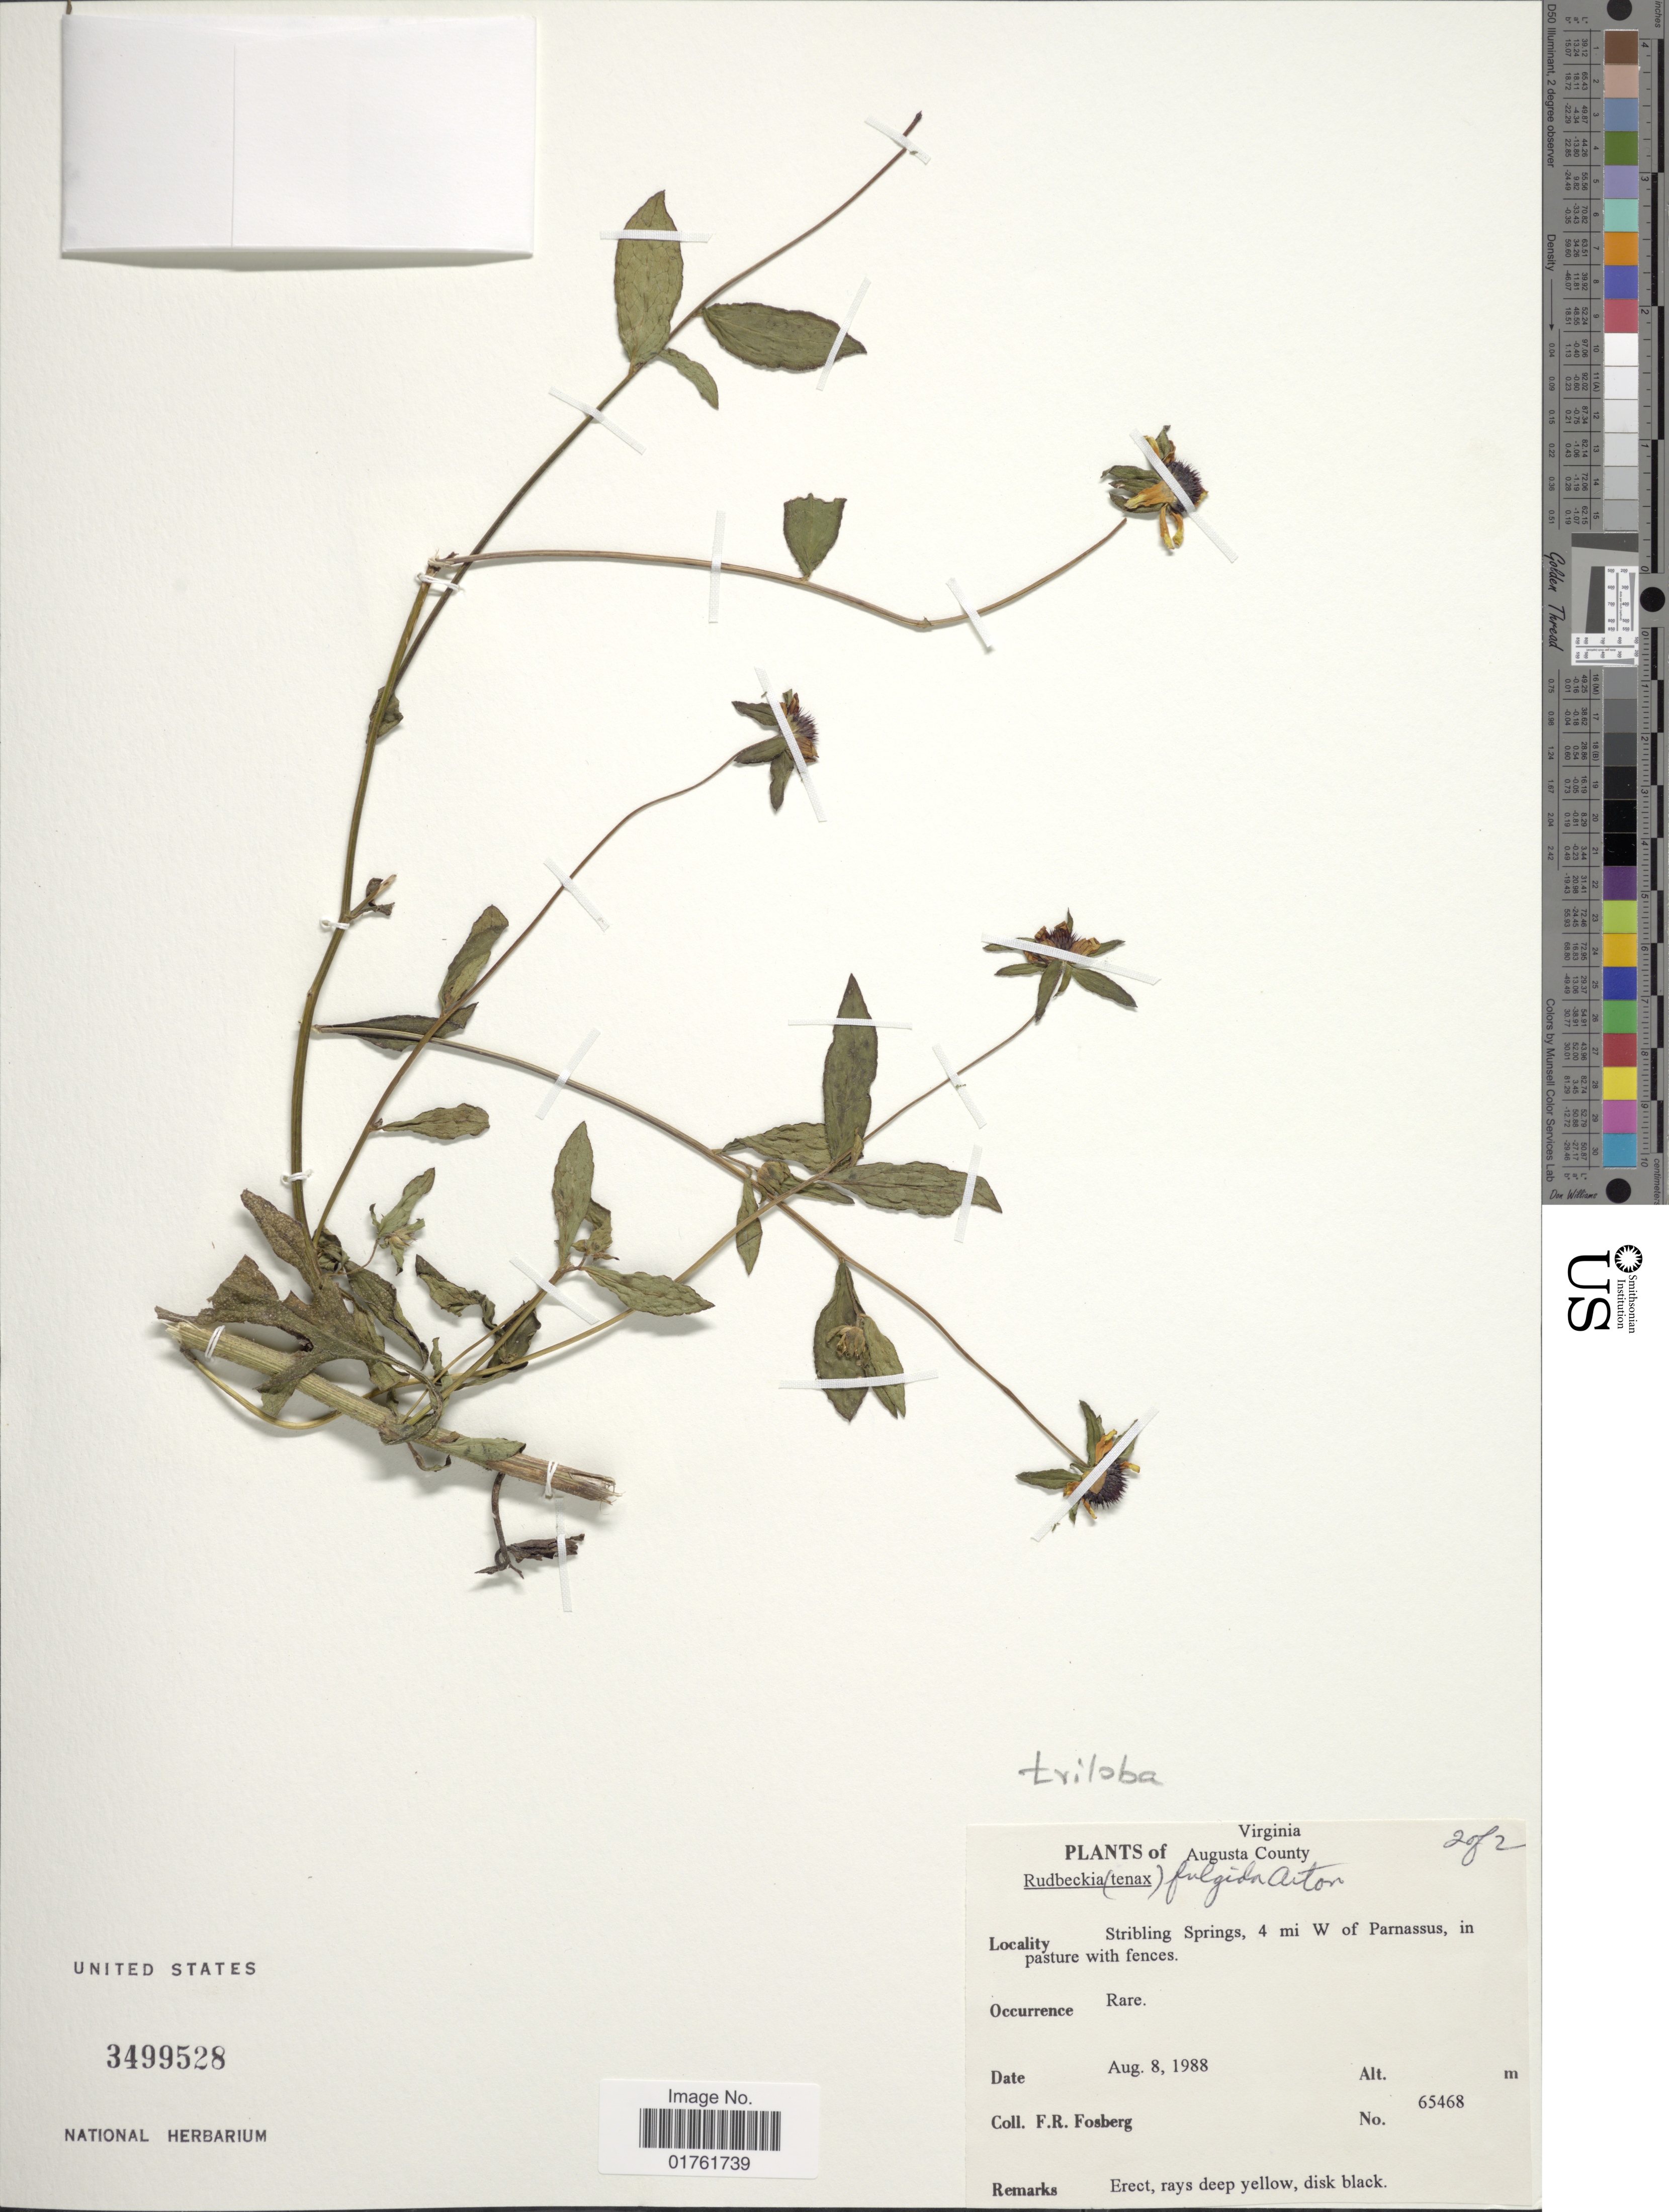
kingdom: Plantae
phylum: Tracheophyta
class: Magnoliopsida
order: Asterales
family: Asteraceae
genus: Rudbeckia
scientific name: Rudbeckia triloba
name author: L.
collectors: F. R. Fosberg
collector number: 65468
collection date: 1988-08-08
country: United States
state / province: Virginia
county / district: Augusta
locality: Augusta County, Stribling Springs, 4 mi W of Parnassus, in pasture with fences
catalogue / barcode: US 3499528